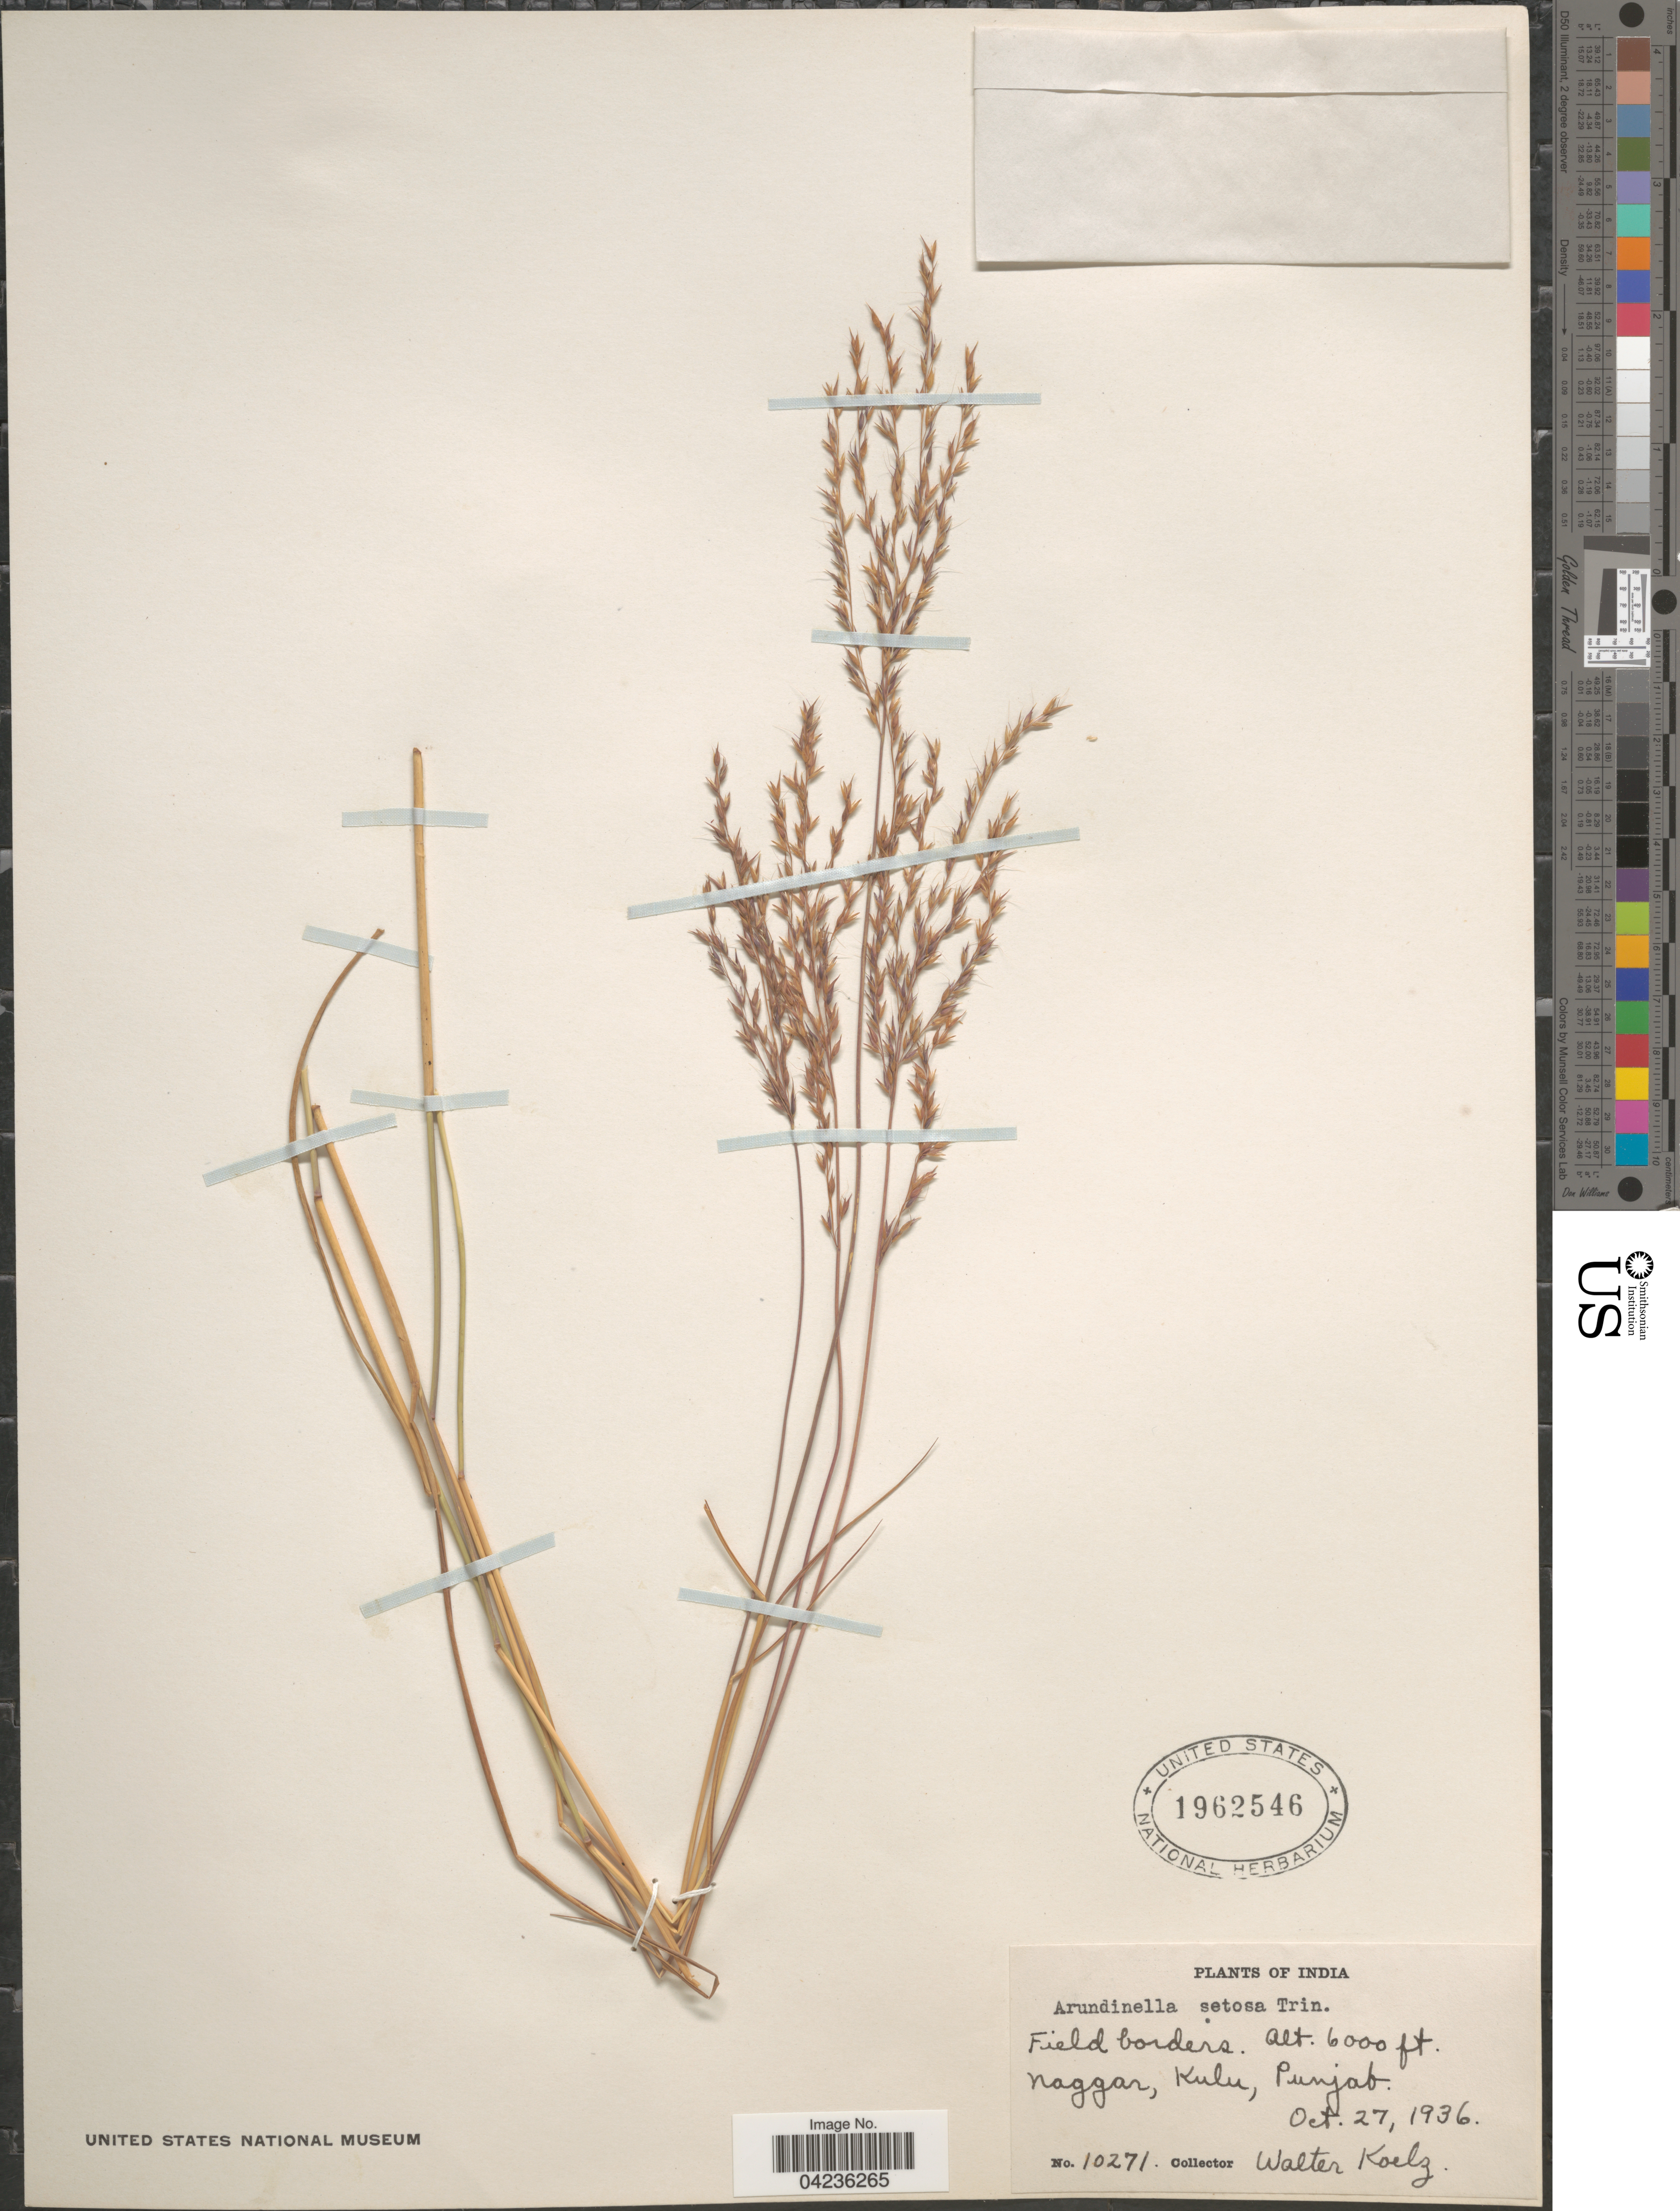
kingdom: Plantae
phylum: Tracheophyta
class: Liliopsida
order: Poales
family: Poaceae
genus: Arundinella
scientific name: Arundinella setosa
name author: Trin.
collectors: W. N. Koelz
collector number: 10271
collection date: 1936-10-27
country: India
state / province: Punjab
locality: Field borders. Naggar, Kulu.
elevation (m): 1829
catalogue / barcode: US 1962546